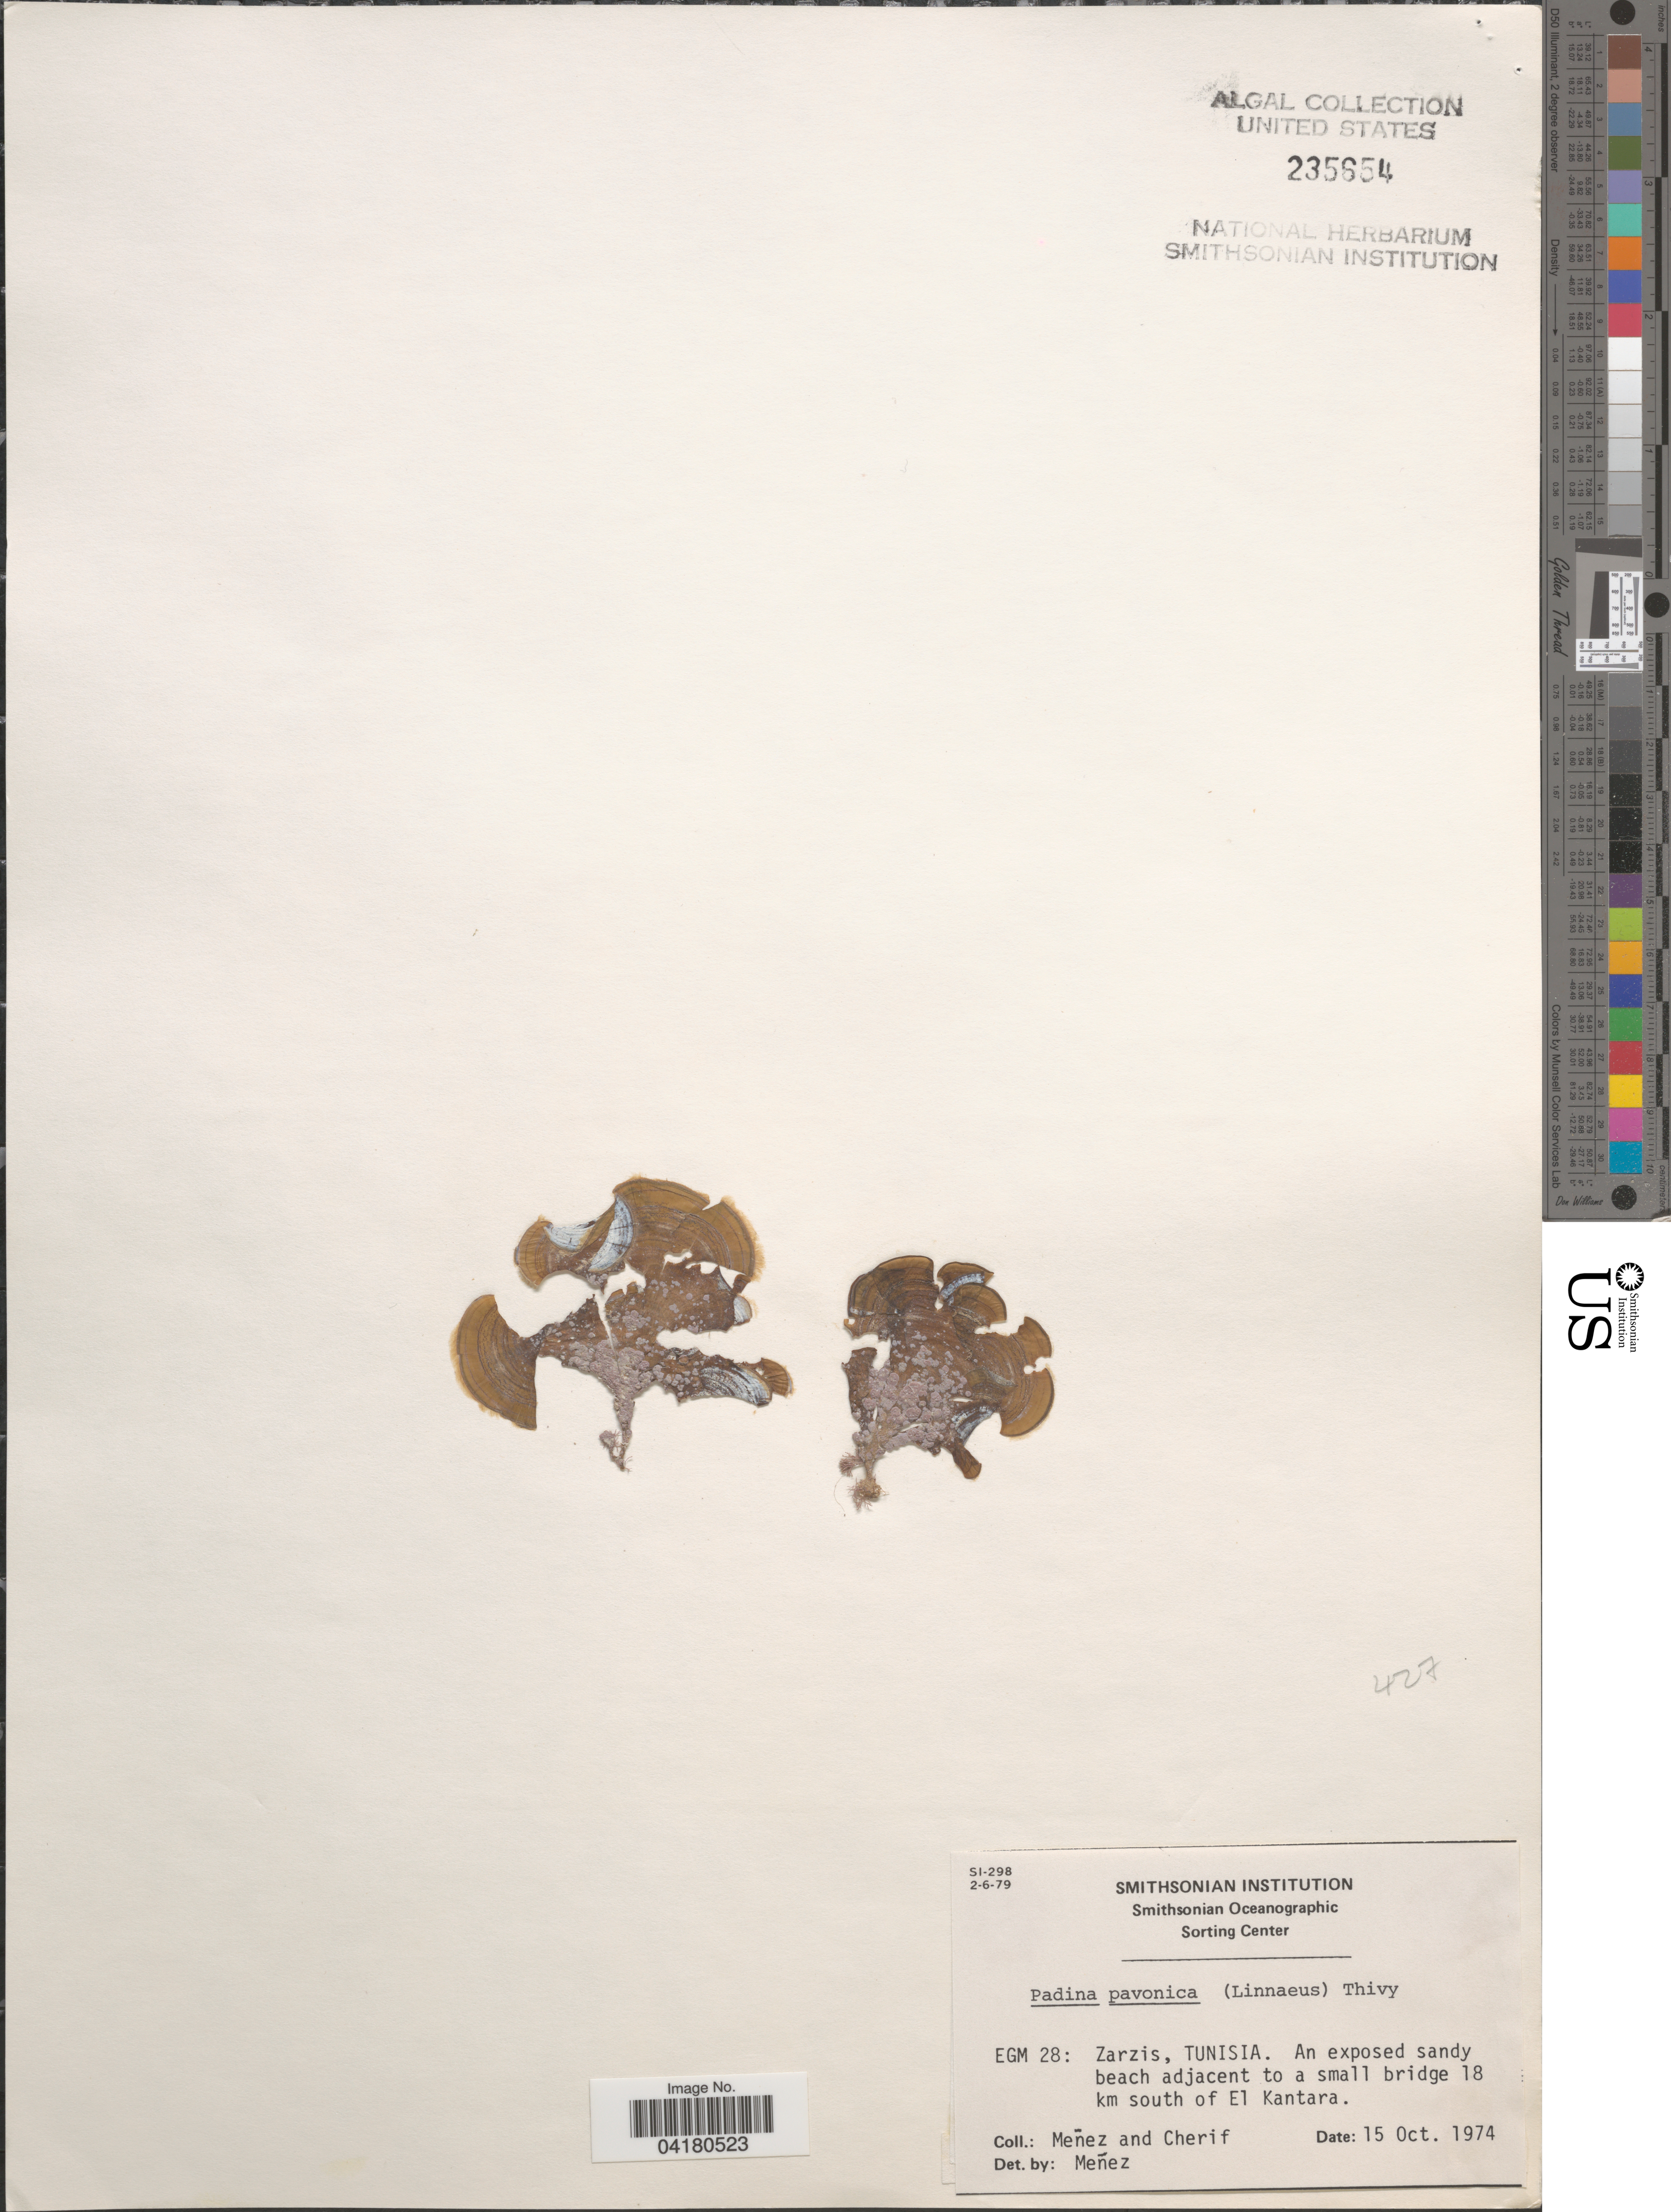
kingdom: Chromista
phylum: Ochrophyta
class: Phaeophyceae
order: Dictyotales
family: Dictyotaceae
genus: Padina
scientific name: Padina pavonica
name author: (L.) Thivy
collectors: Menez & -. Cherif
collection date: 1974-10-15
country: Tunisia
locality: EGM 28: Zarzis, Tunisia. An exposed sandy beach adjacent to a small bridge 18 km south of El Kantara.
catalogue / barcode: US 235654